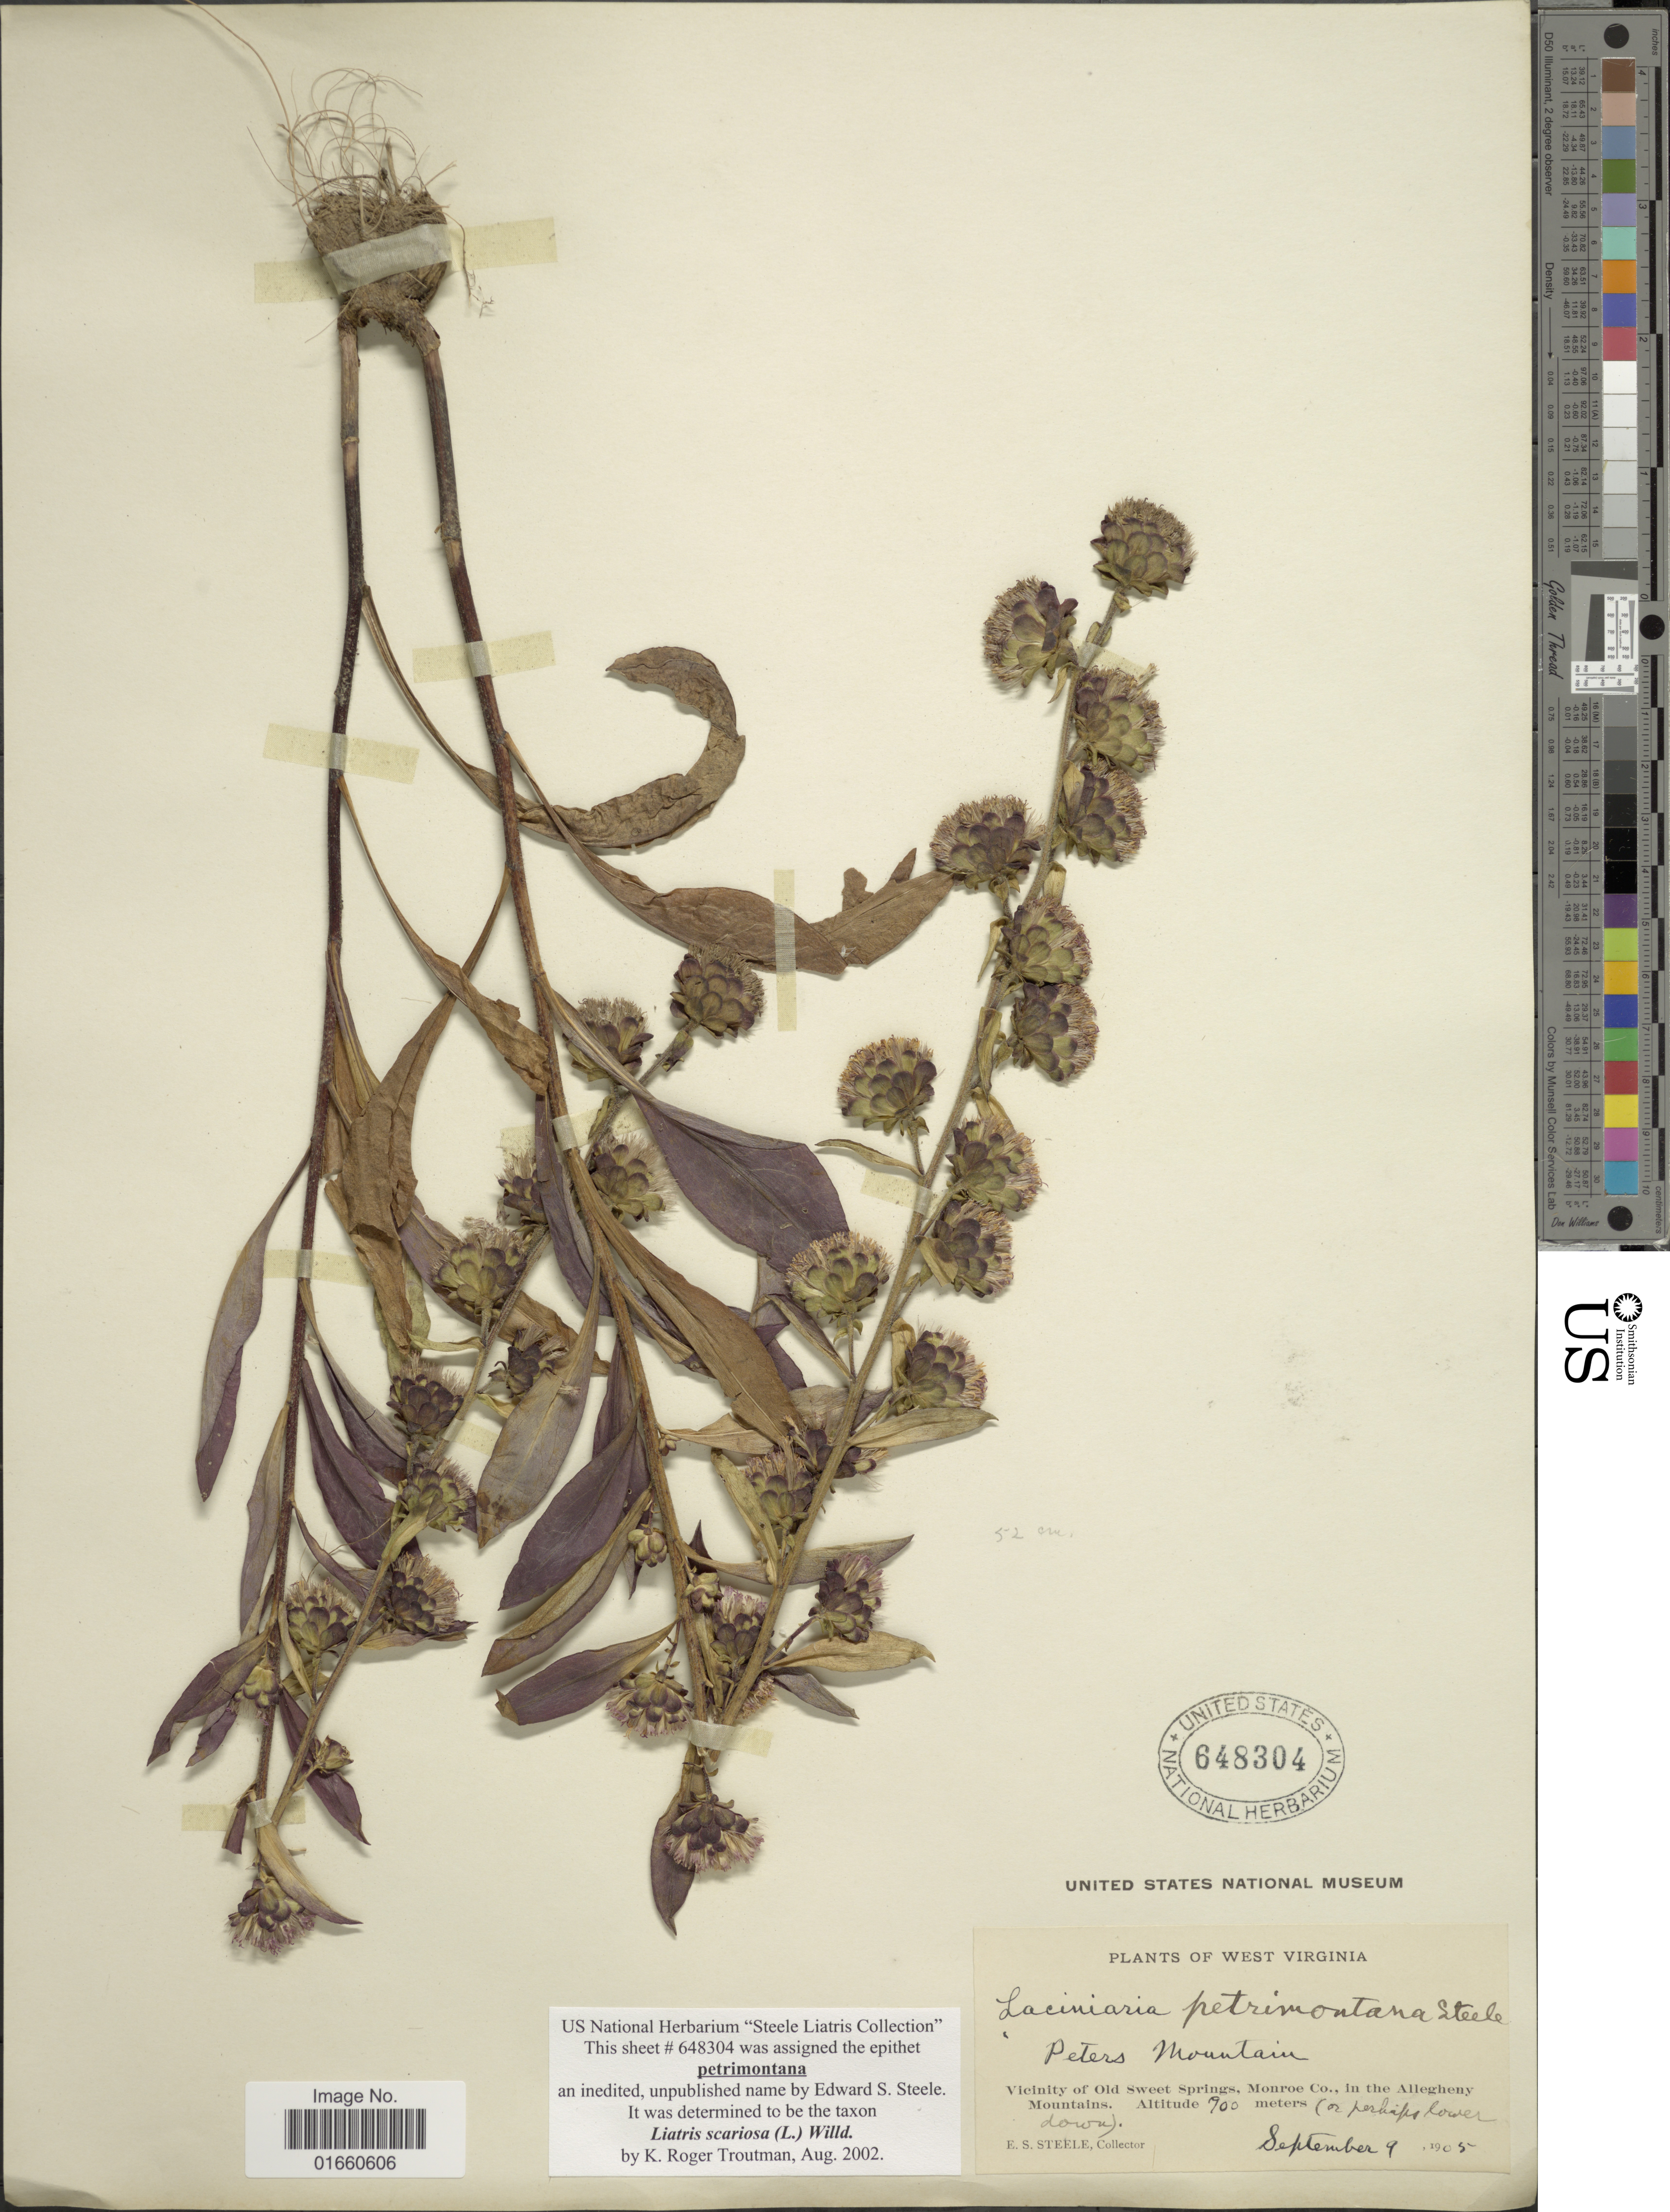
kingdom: Plantae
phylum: Tracheophyta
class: Magnoliopsida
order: Asterales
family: Asteraceae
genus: Liatris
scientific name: Liatris scariosa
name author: (L.) Willd.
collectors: E. Steele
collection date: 1905-09-09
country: United States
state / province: West Virginia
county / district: Monroe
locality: Peters Mountains, Vicinity of Old Sweet Springs, Monroe Co. in the Allegheny Mountains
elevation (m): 700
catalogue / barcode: US 648304